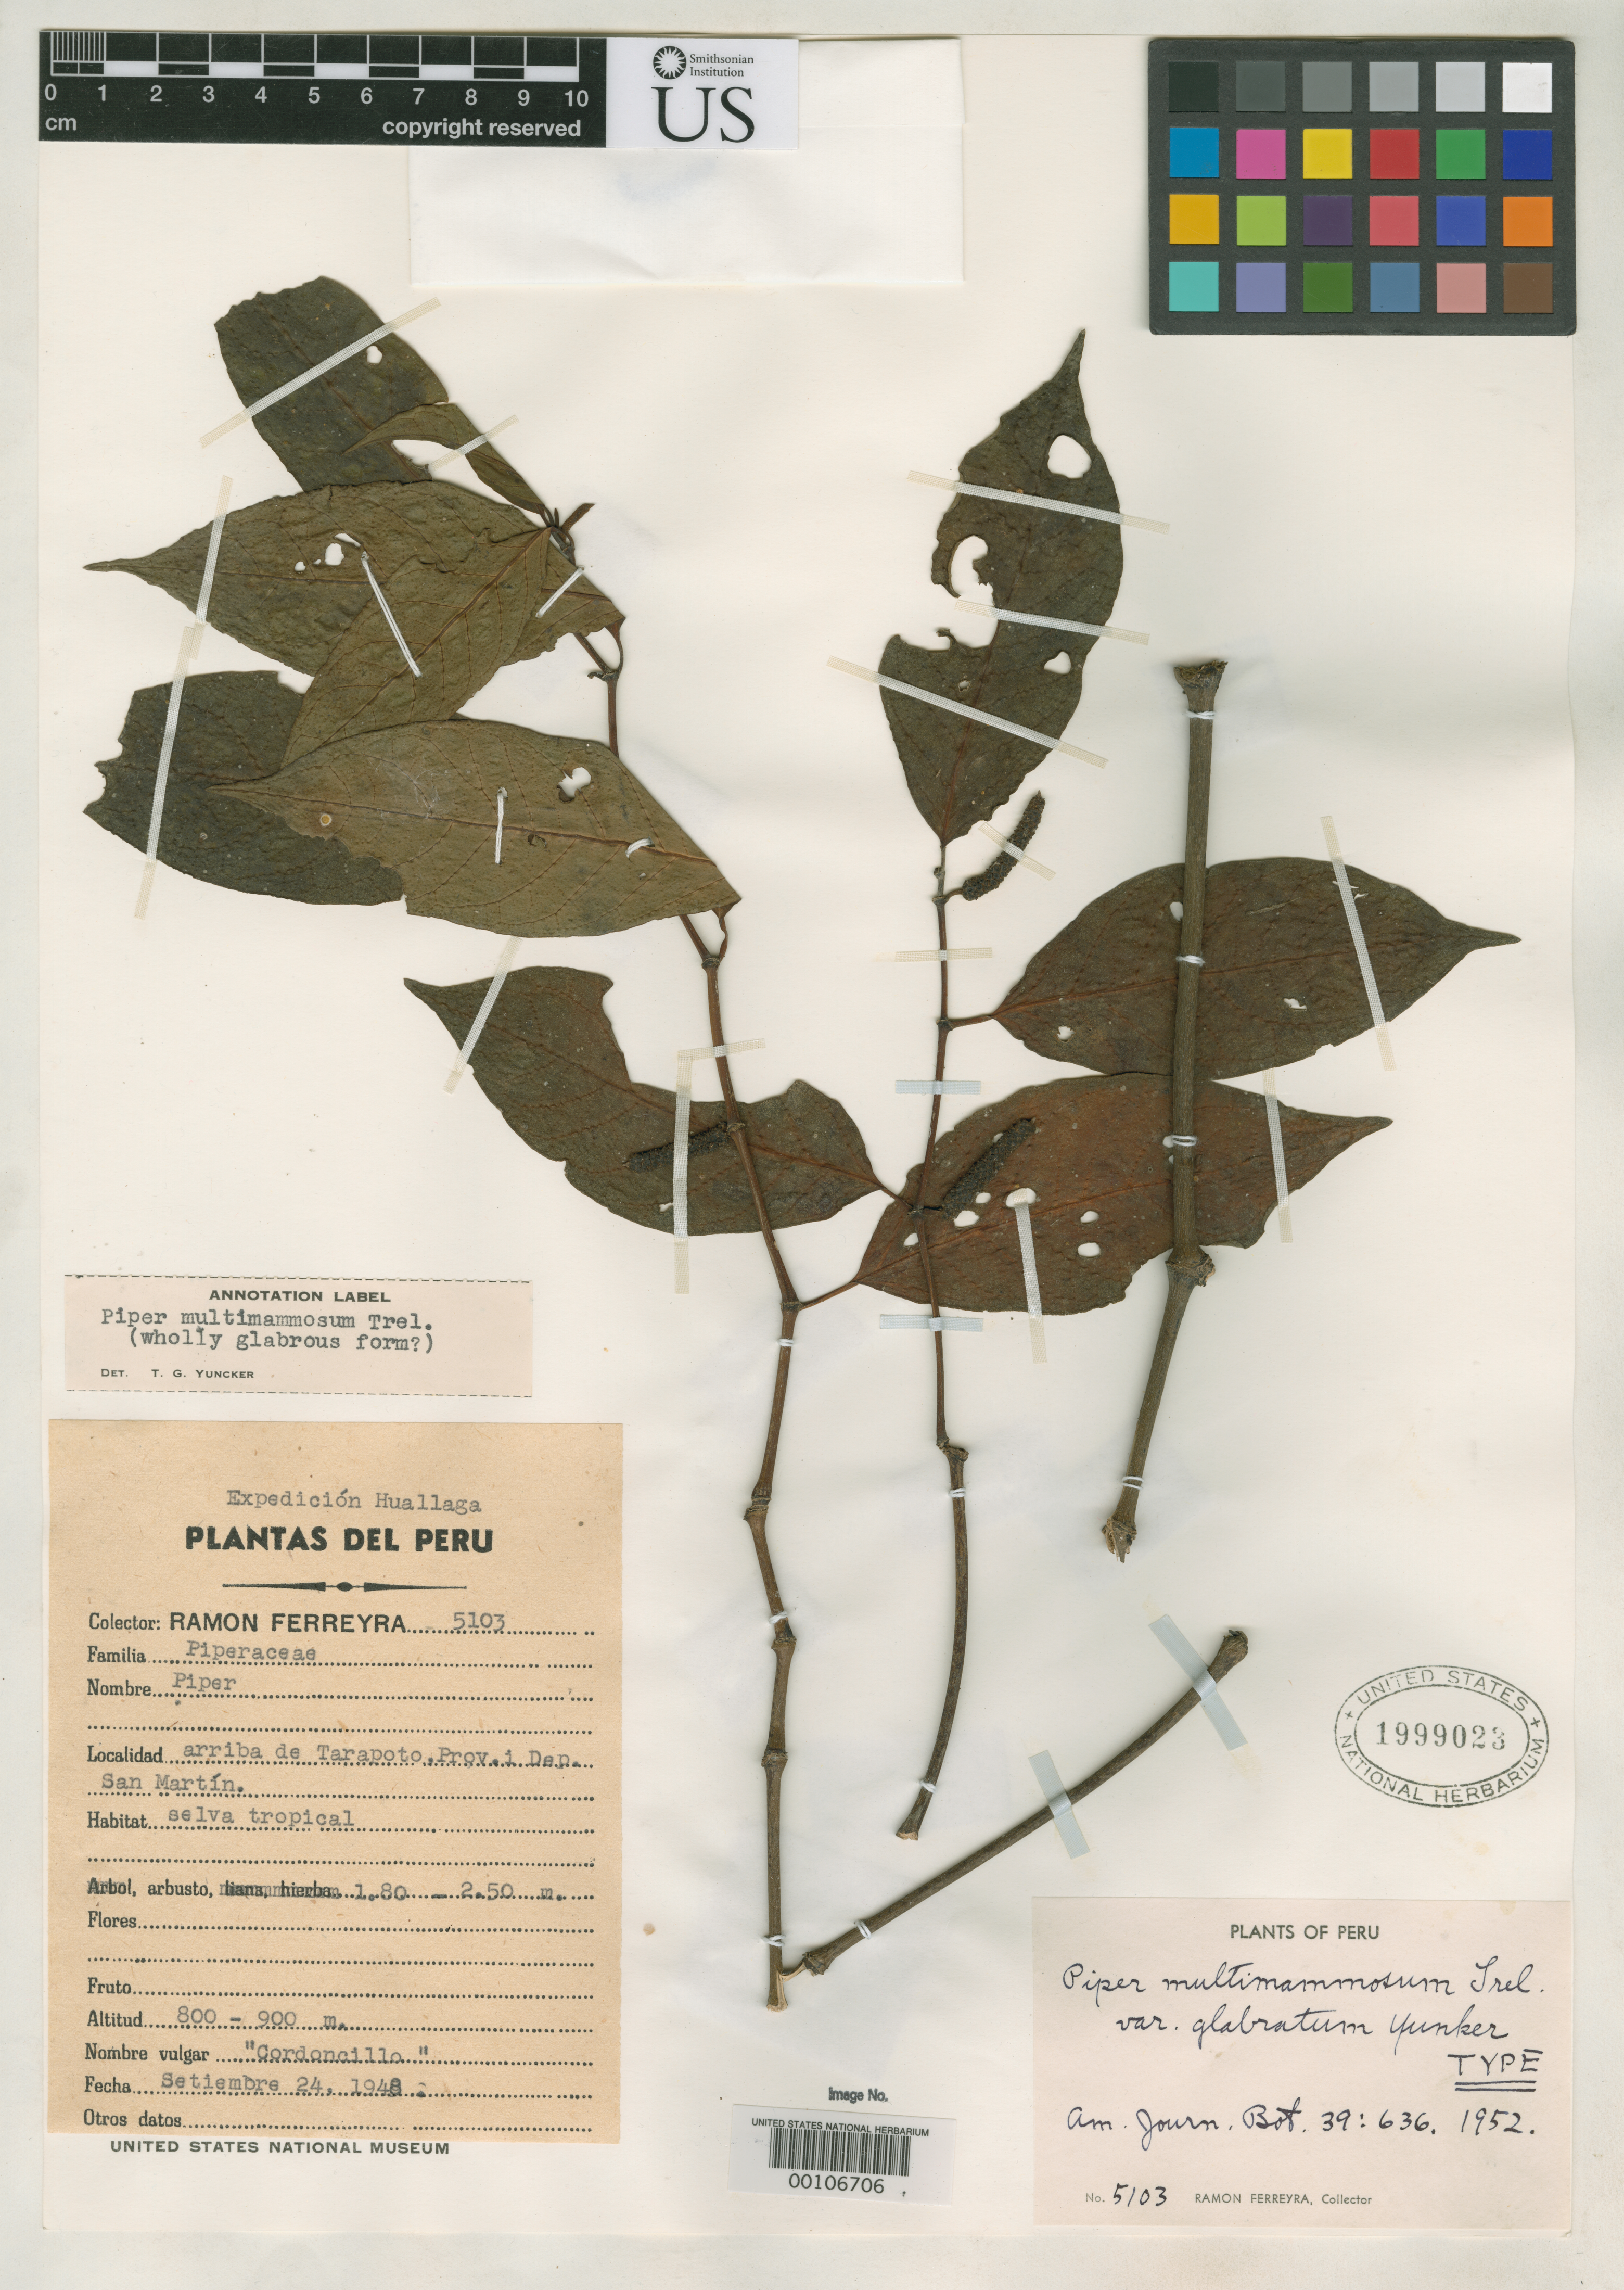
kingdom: Plantae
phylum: Tracheophyta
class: Magnoliopsida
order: Piperales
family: Piperaceae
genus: Piper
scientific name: Piper multimammosum var. glabratum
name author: Yunck.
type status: Holotype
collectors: R. A. Ferreyra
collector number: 5103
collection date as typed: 24 Sep 1948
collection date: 1948-09-24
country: Peru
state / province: San Martín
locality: Above Tarapoto.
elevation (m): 800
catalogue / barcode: US 1999023